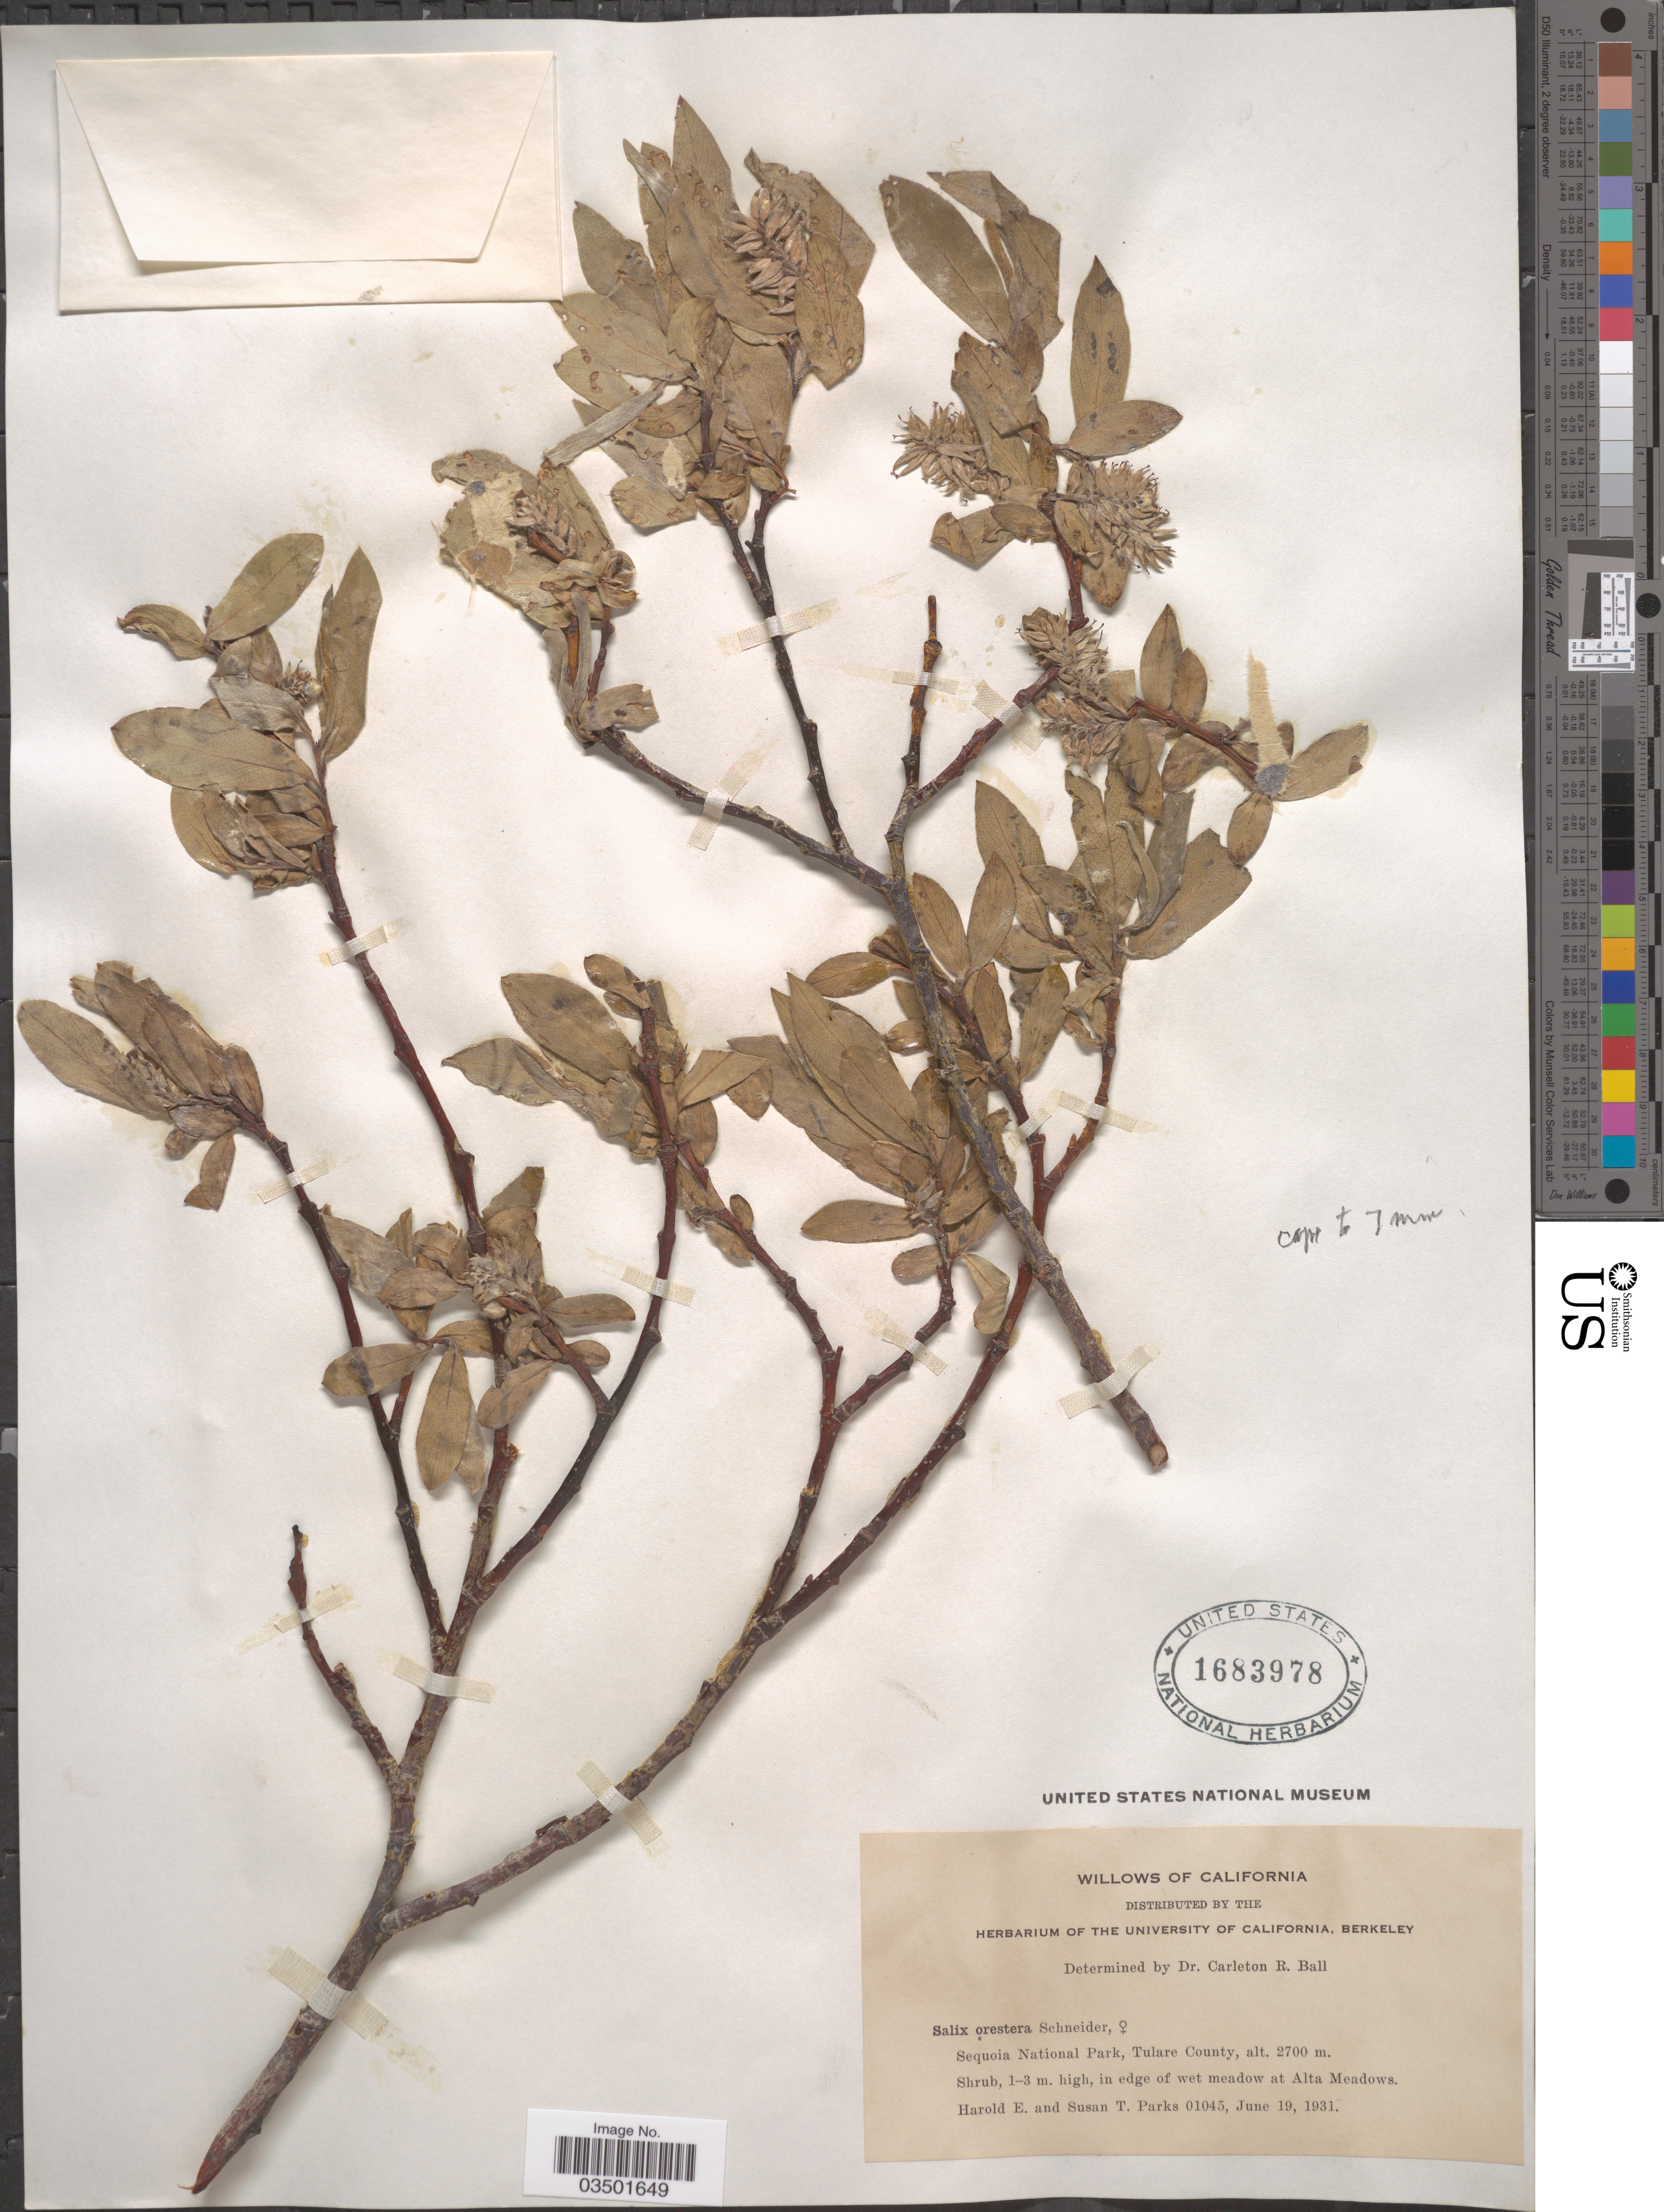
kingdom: Plantae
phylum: Tracheophyta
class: Magnoliopsida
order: Malpighiales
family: Salicaceae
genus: Salix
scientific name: Salix orestera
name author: C.K. Schneid.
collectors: H. E. Parks & S. Parks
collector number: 01045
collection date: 1931-06-19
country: United States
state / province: California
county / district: Tulare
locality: Sequoia National Park, Tulare County. Alta Meadows.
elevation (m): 2700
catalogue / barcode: US 1683978